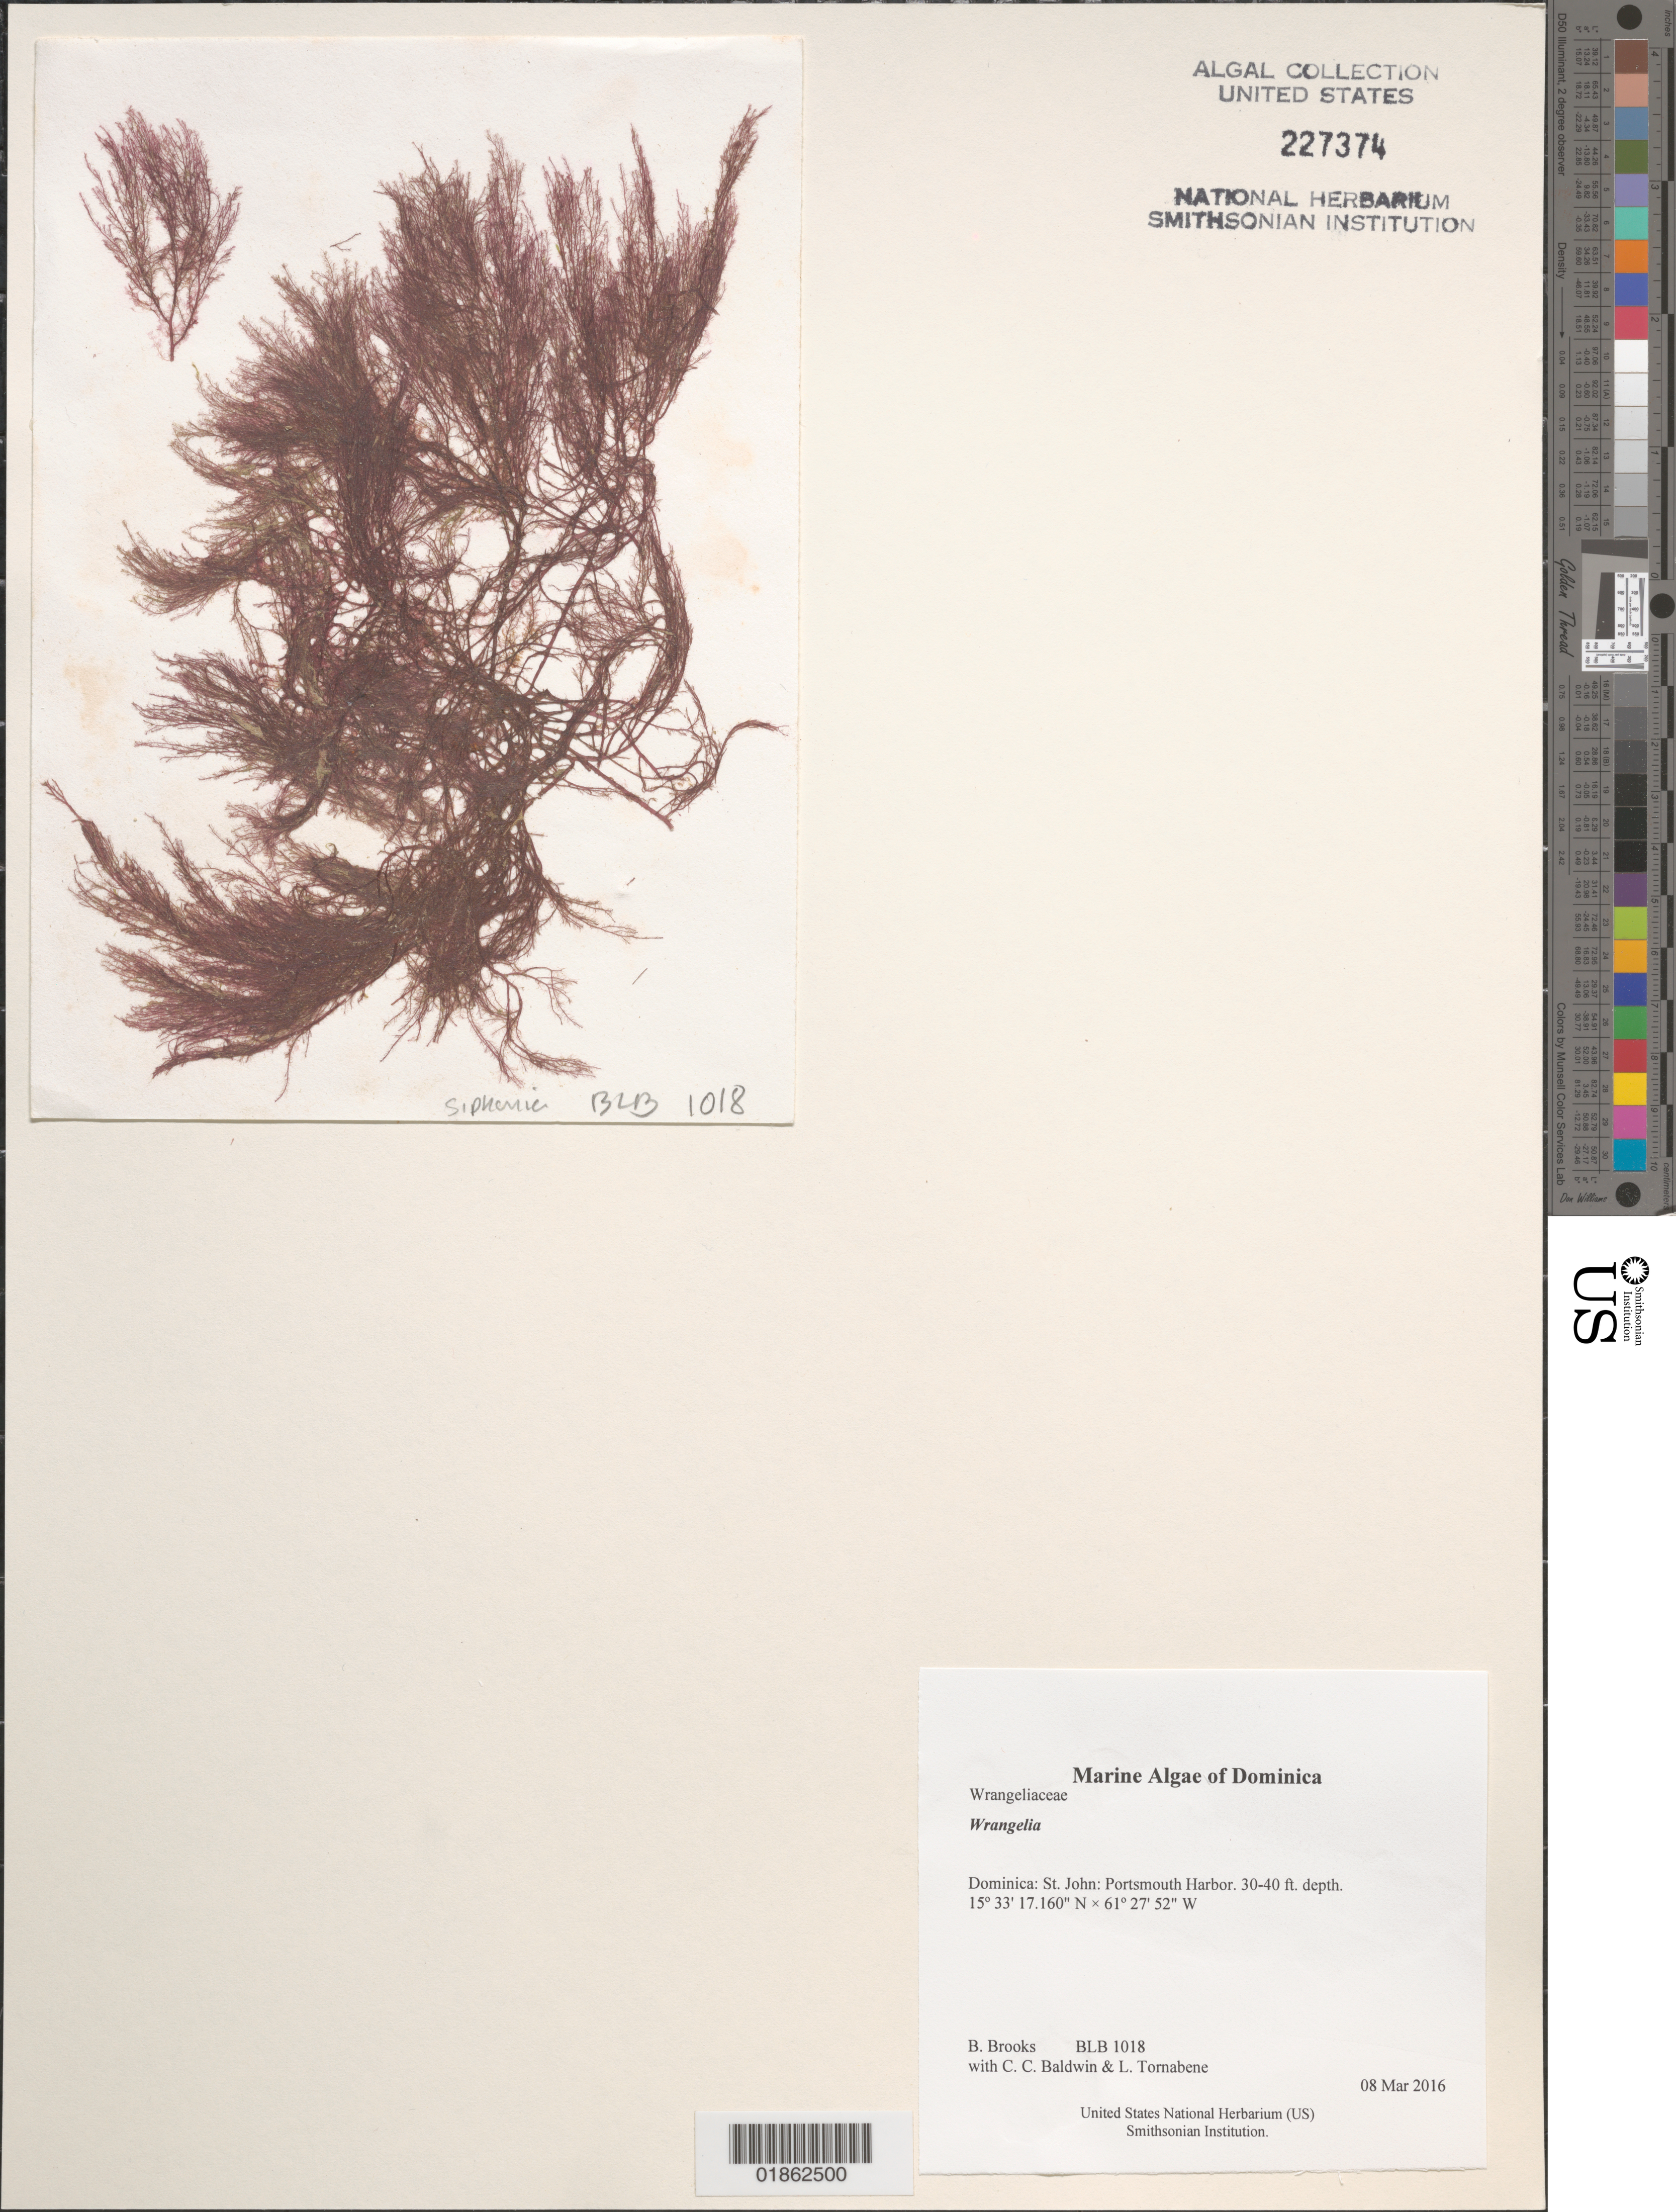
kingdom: Plantae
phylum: Rhodophyta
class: Florideophyceae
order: Ceramiales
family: Wrangeliaceae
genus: Wrangelia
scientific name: Wrangelia sp.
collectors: B. Brooks, C. C. Baldwin & L. Tornabene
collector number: BLB 1018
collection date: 2016-03-08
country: Dominica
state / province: St. John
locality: Portsmouth Harbor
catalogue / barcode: US 227374